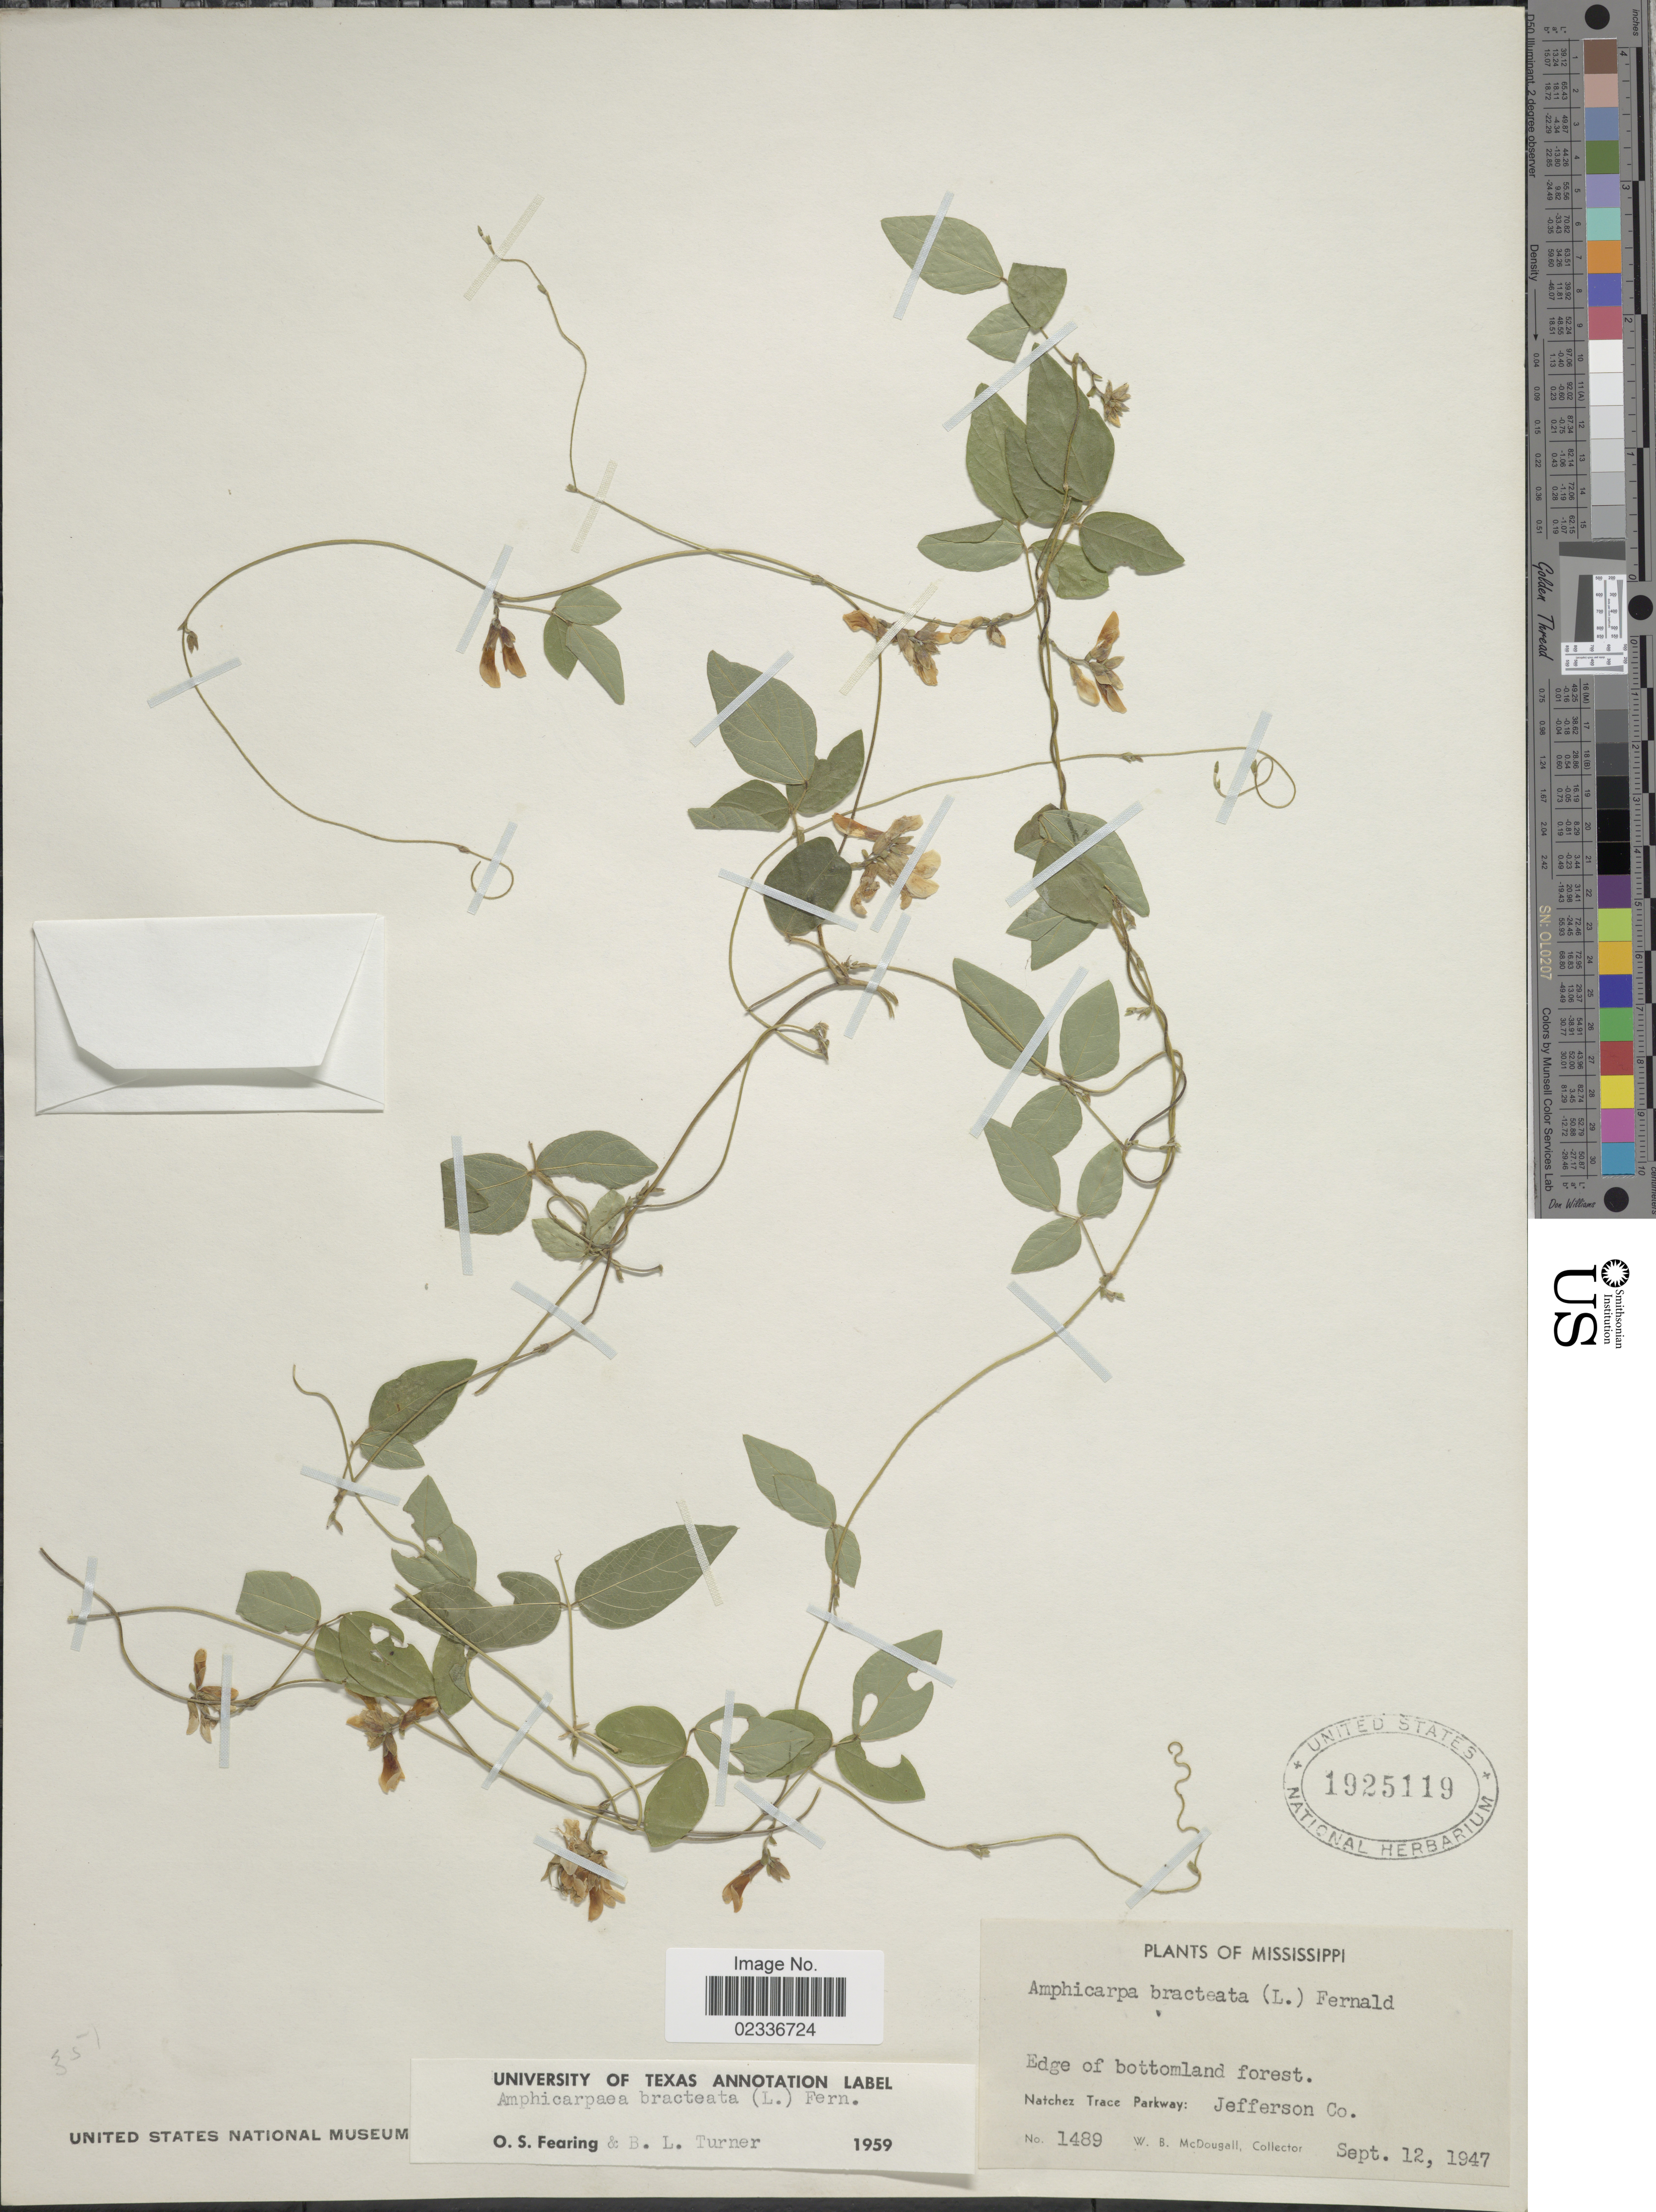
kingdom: Plantae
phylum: Tracheophyta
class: Magnoliopsida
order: Fabales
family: Fabaceae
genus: Amphicarpaea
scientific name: Amphicarpaea bracteata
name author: (L.) Fernald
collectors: W. B. McDougall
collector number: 1489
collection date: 1947-09-12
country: United States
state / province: Mississippi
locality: Edge of bottomland forest, Natchez Trace Parkway: Jefferson Co.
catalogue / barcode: US 1925119